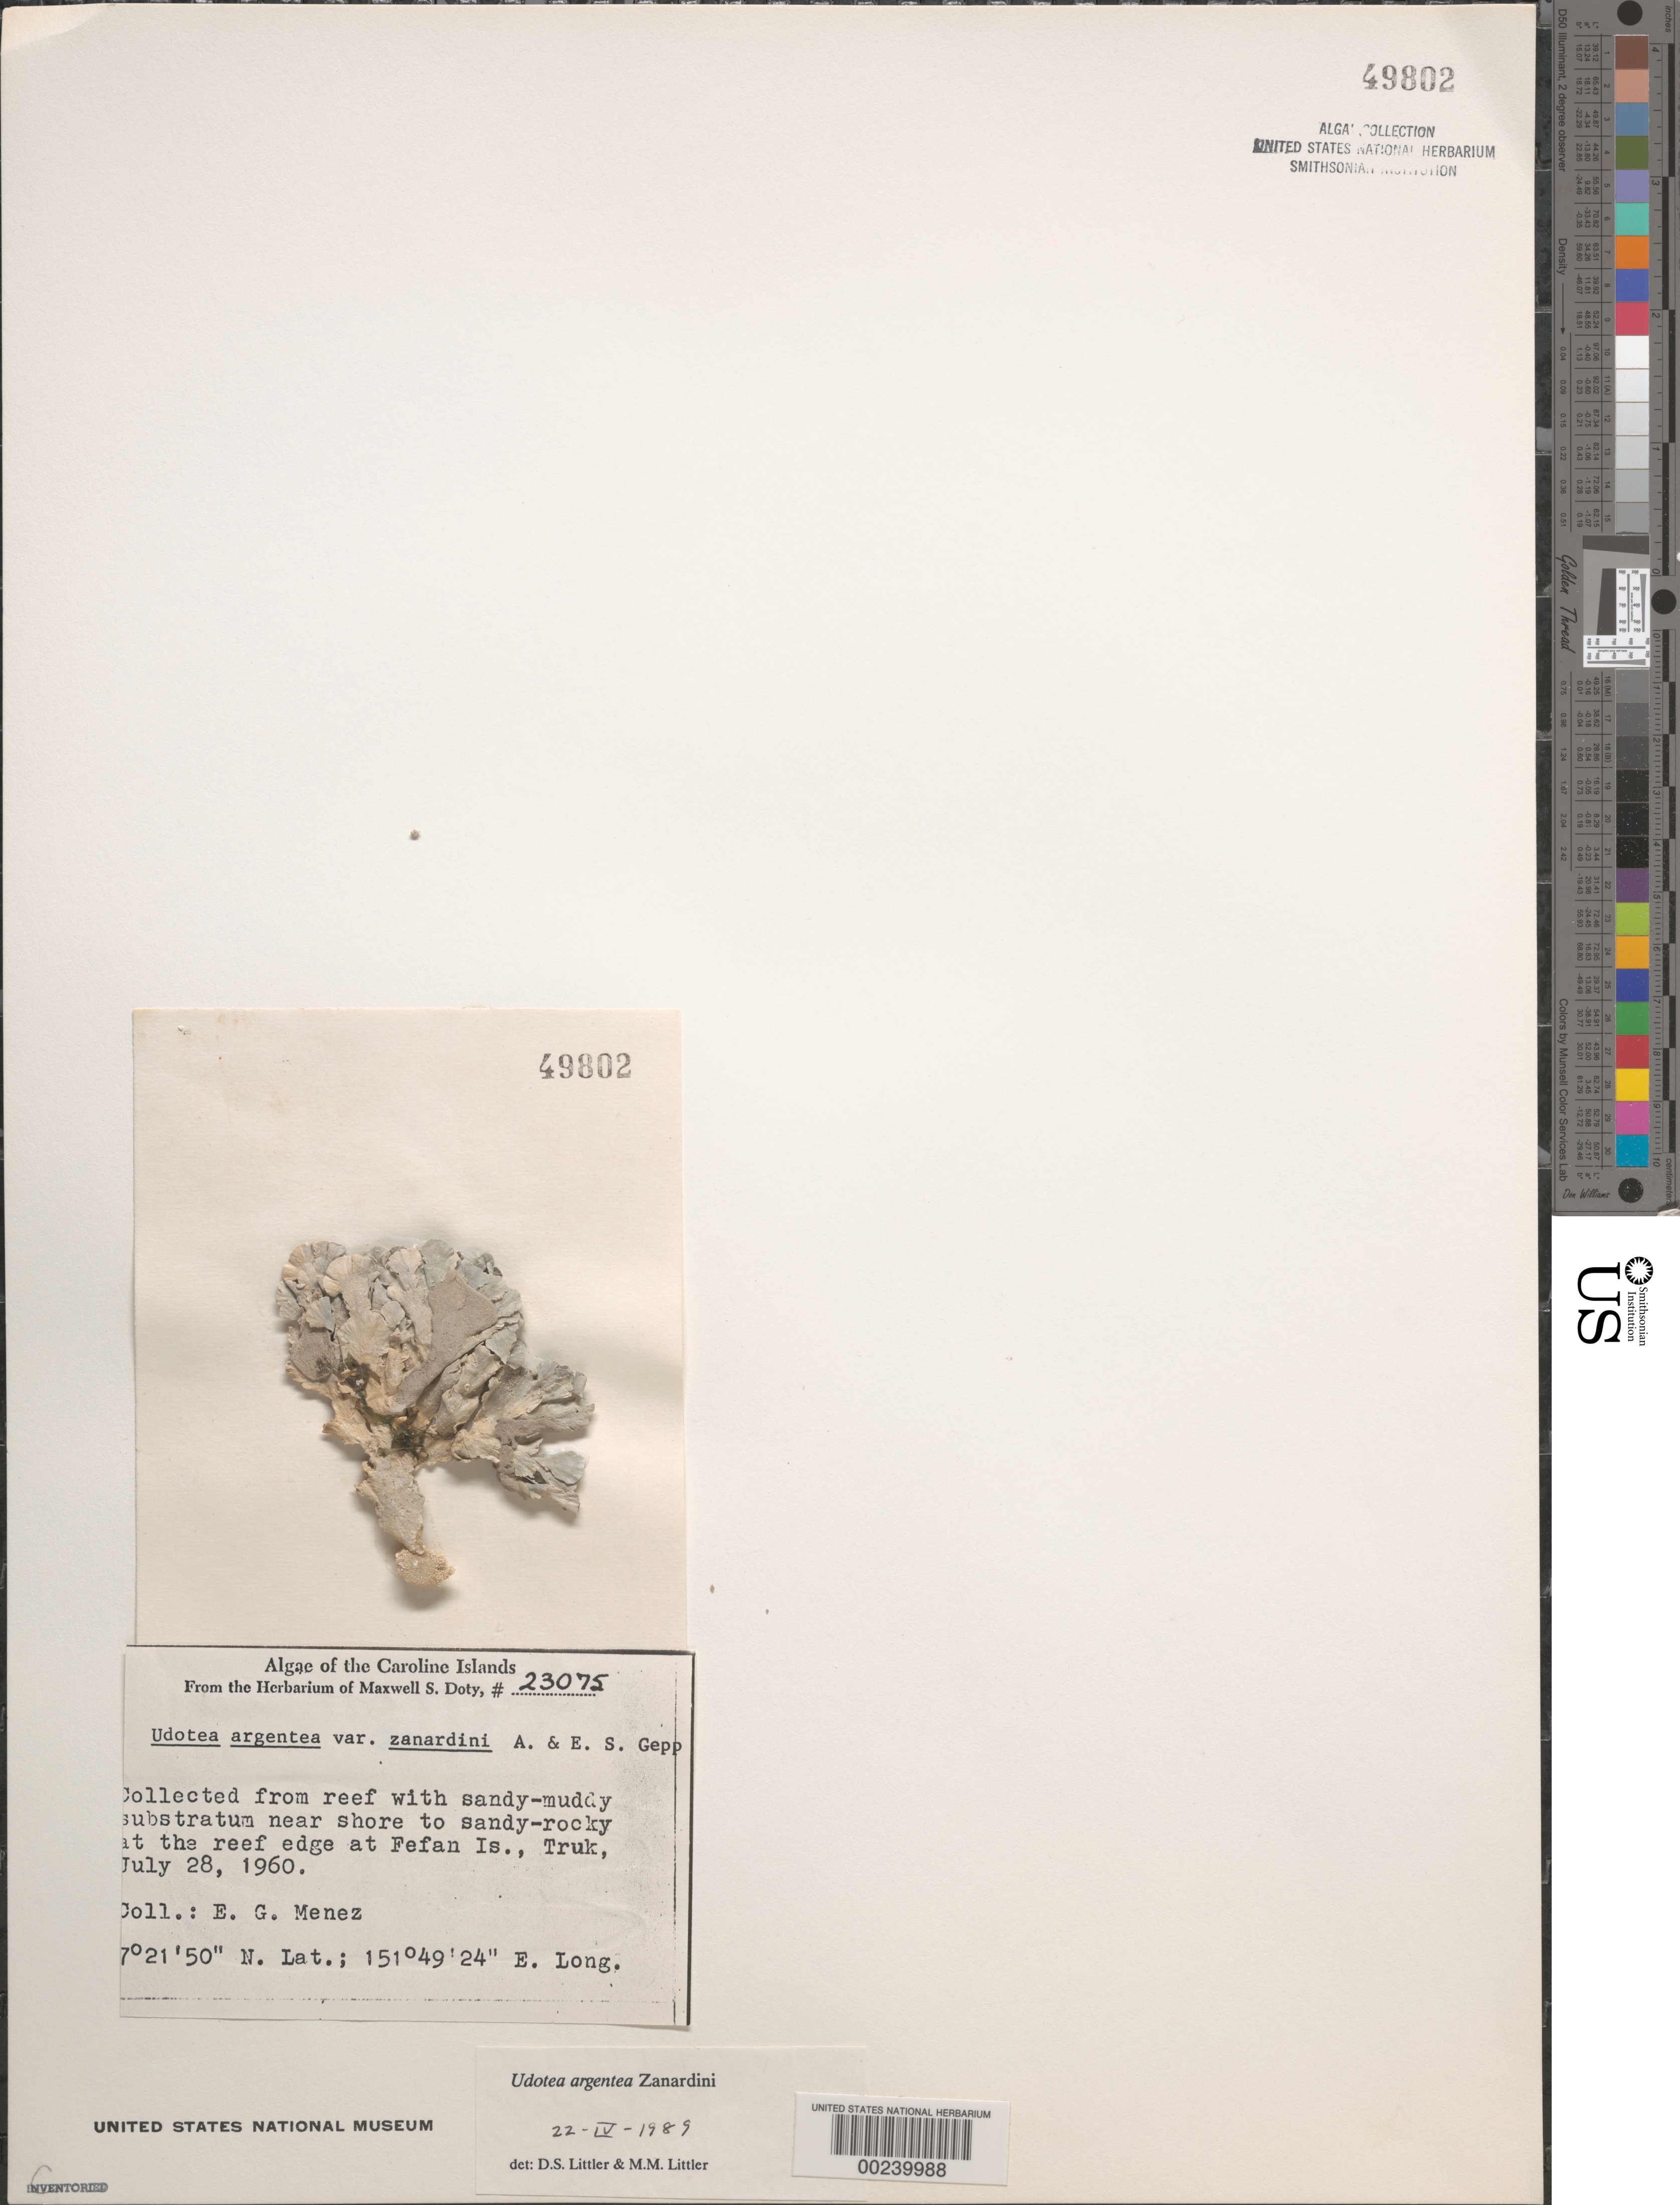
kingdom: Plantae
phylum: Chlorophyta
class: Ulvophyceae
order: Bryopsidales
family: Udoteaceae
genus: Udotea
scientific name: Udotea argentea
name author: Zanardini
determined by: Littler, D. S.; Littler, M. M.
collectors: Meñez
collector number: MSD 23075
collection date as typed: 28 Jul 1960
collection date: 1960-07-28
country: Micronesia, Federated States of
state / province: Truk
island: Fefan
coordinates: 7 21' 50" N, 151 49' 24" E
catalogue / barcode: US 49802